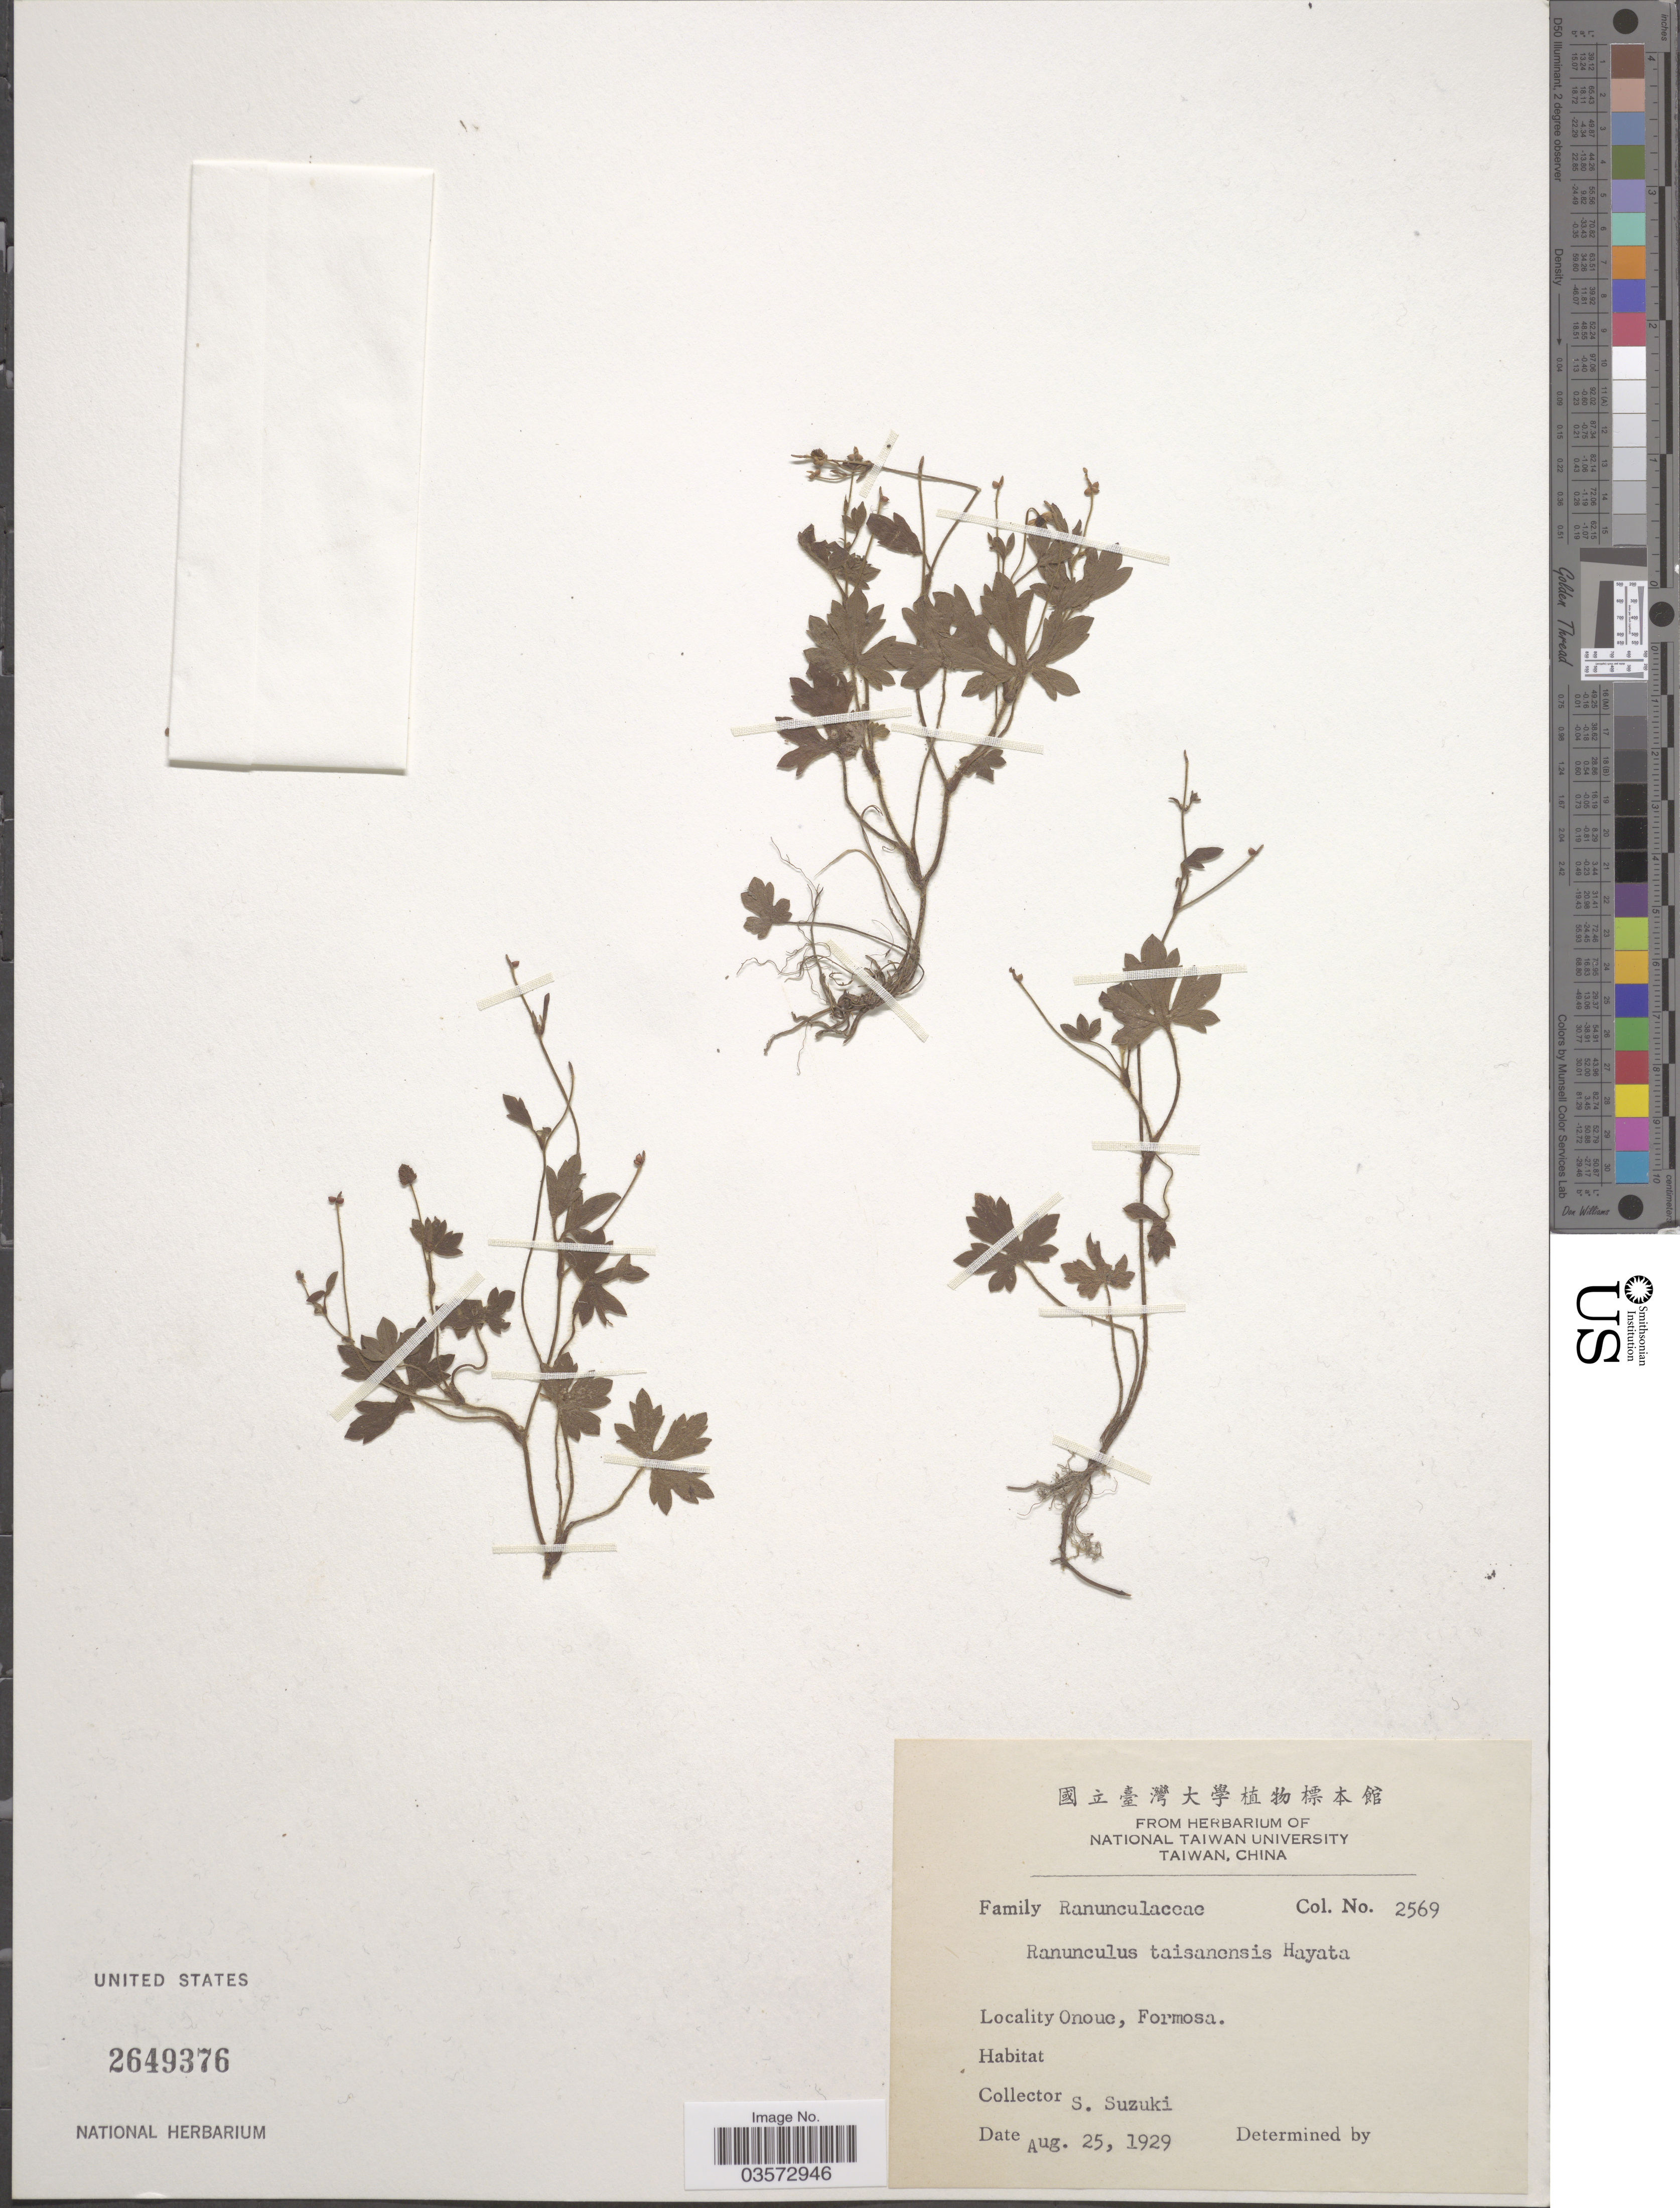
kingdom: Plantae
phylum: Tracheophyta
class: Magnoliopsida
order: Ranunculales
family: Ranunculaceae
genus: Ranunculus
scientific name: Ranunculus taisanensis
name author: Hayata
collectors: S. Suzuki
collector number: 2569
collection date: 1929-08-25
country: Taiwan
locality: Onoue, Formosa.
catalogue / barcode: US 2649376